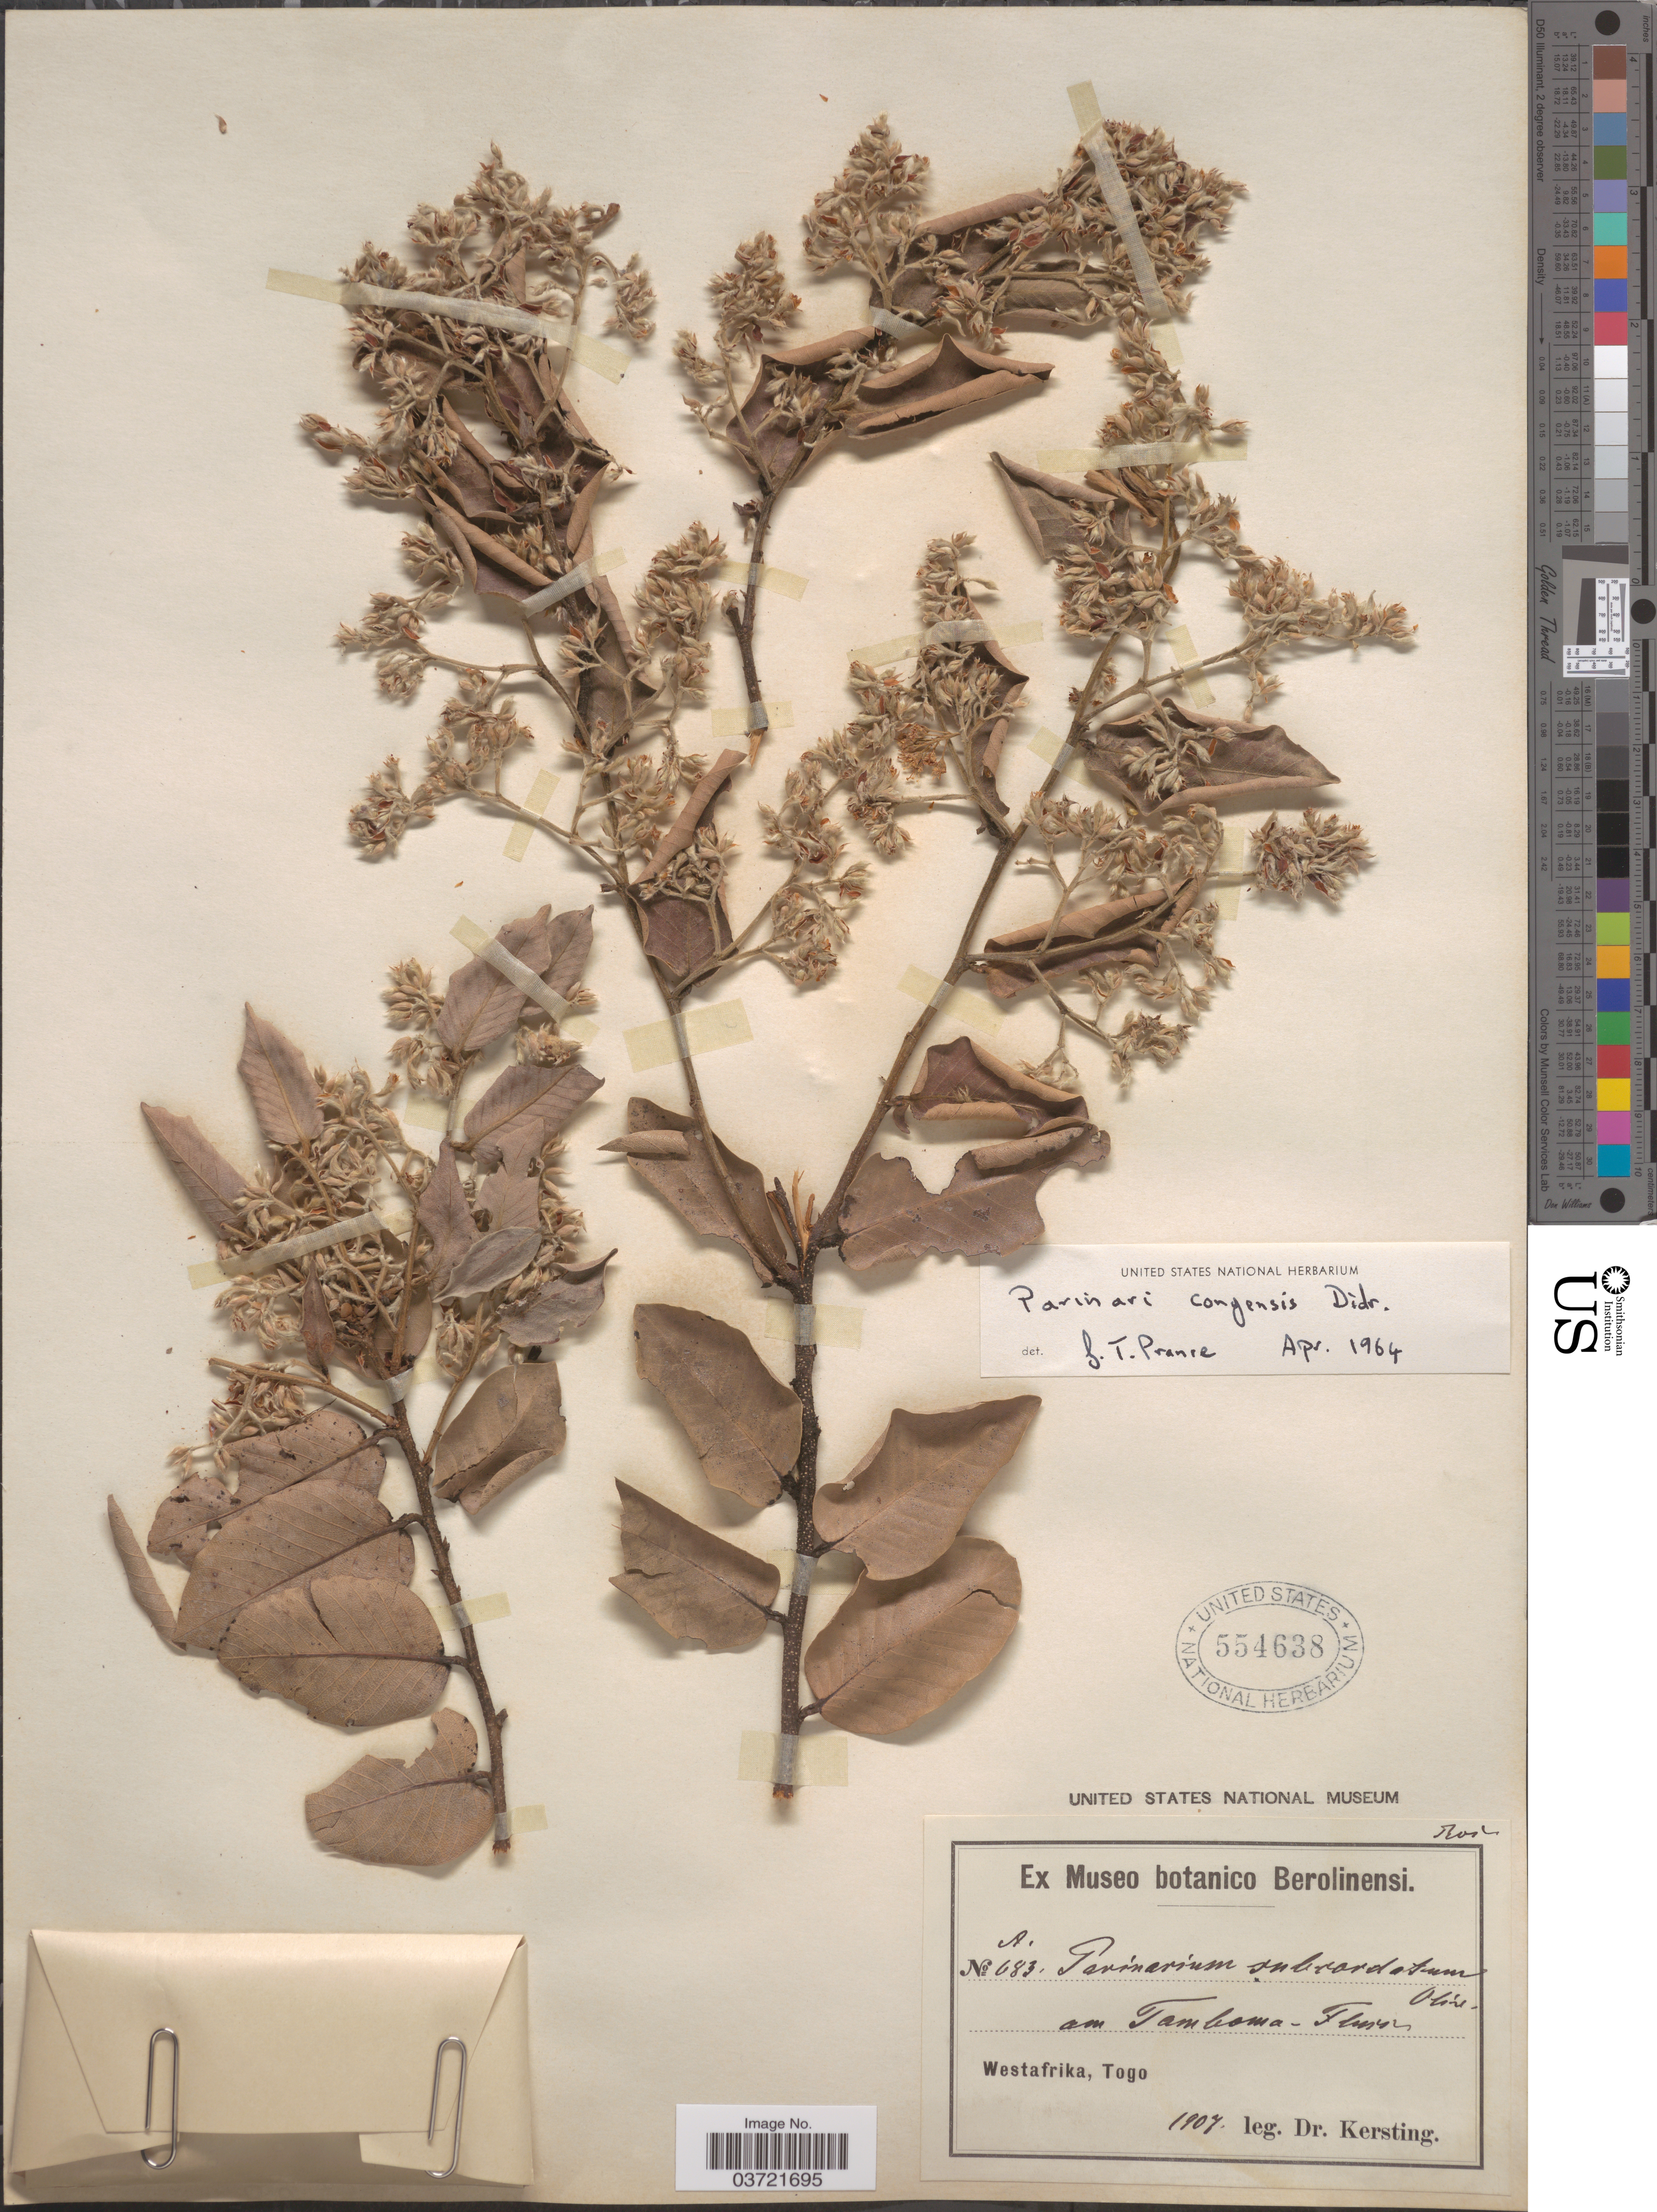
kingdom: Plantae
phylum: Tracheophyta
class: Magnoliopsida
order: Malpighiales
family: Chrysobalanaceae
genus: Parinari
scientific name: Parinari congensis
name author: Didr.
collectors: Denny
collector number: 683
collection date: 1907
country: Togo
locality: Am Tamboma - Fluvi. [interpreted] Westafrika.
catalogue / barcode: US 554638